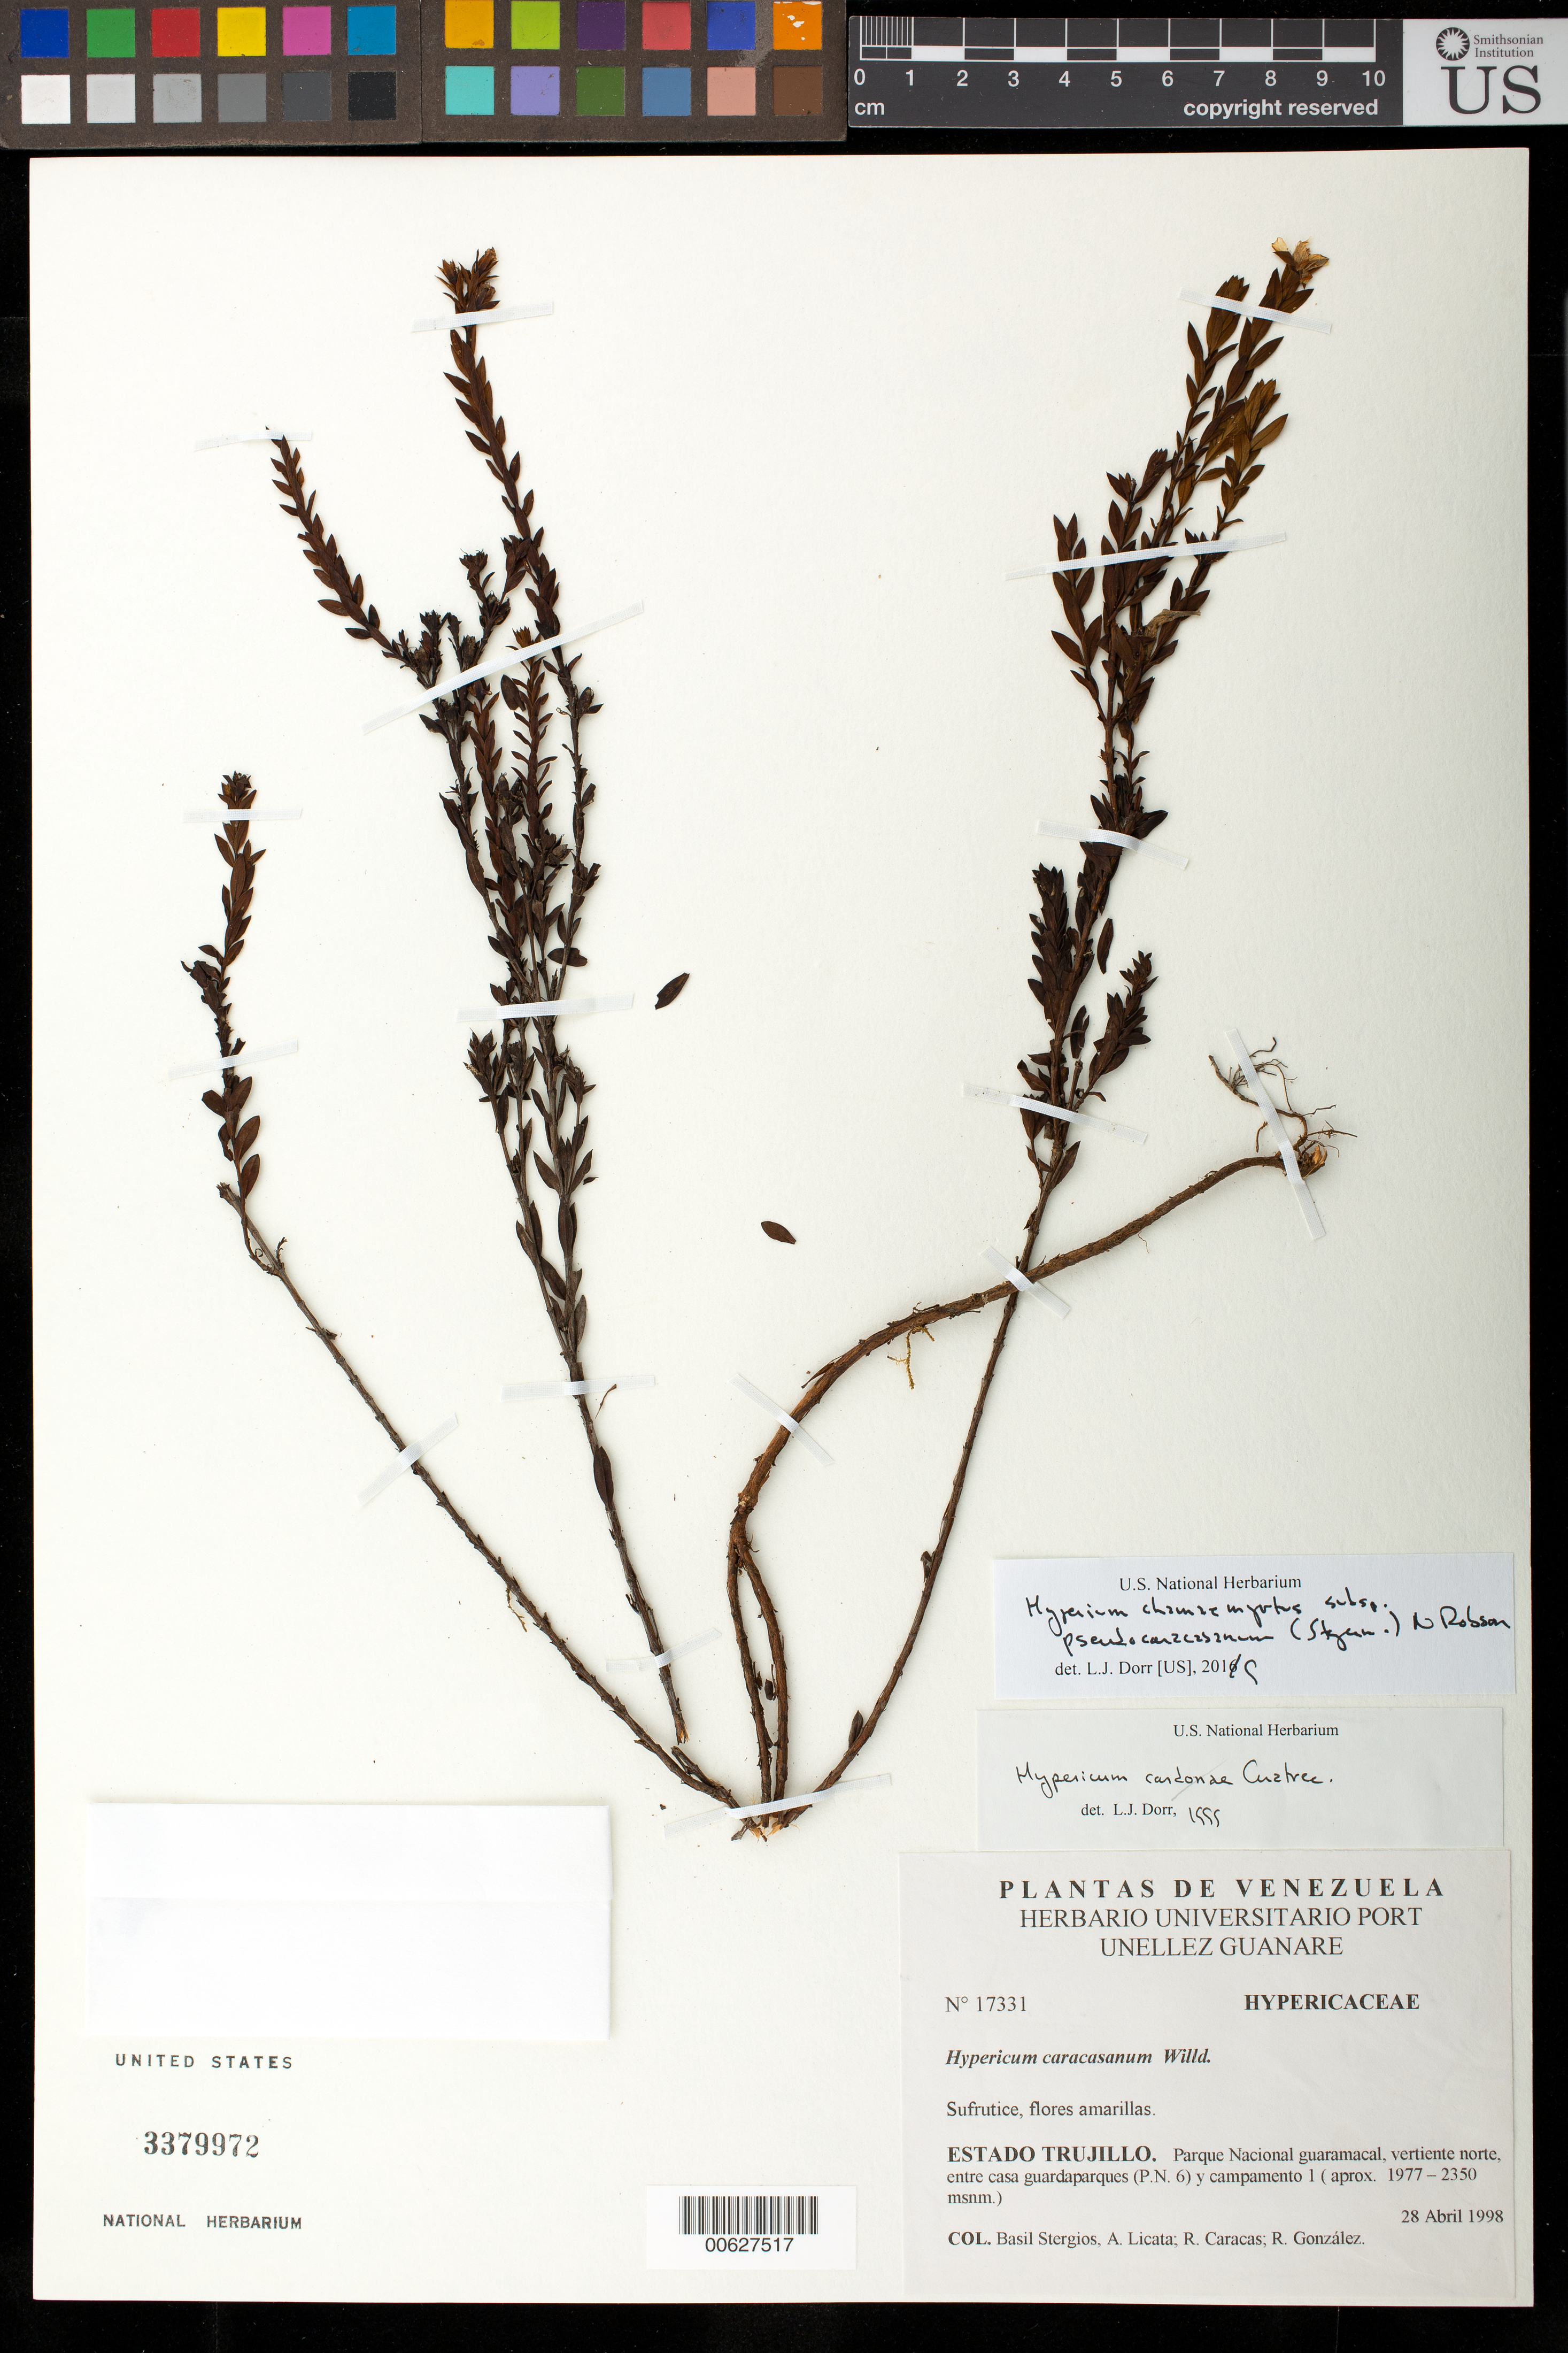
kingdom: Plantae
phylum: Tracheophyta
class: Magnoliopsida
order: Malpighiales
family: Hypericaceae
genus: Hypericum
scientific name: Hypericum chamaemyrtus subsp. pseudocaracasanum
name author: (Steyerm.) N. Robson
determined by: Dorr, L. J., (BOT), Smithsonian Institution - National Museum of Natural History (UNITED STATES)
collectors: B. G. Stergios, A. Licata, R. Caracas & R. González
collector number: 17331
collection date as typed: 28 Apr 1998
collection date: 1998-04-28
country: Venezuela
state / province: Trujillo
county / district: Boconó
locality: Parque Nacional Guaramacal, vertiente N, entre casa guardaparques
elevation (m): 1977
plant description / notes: MO, PORT, US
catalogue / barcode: US 3379972